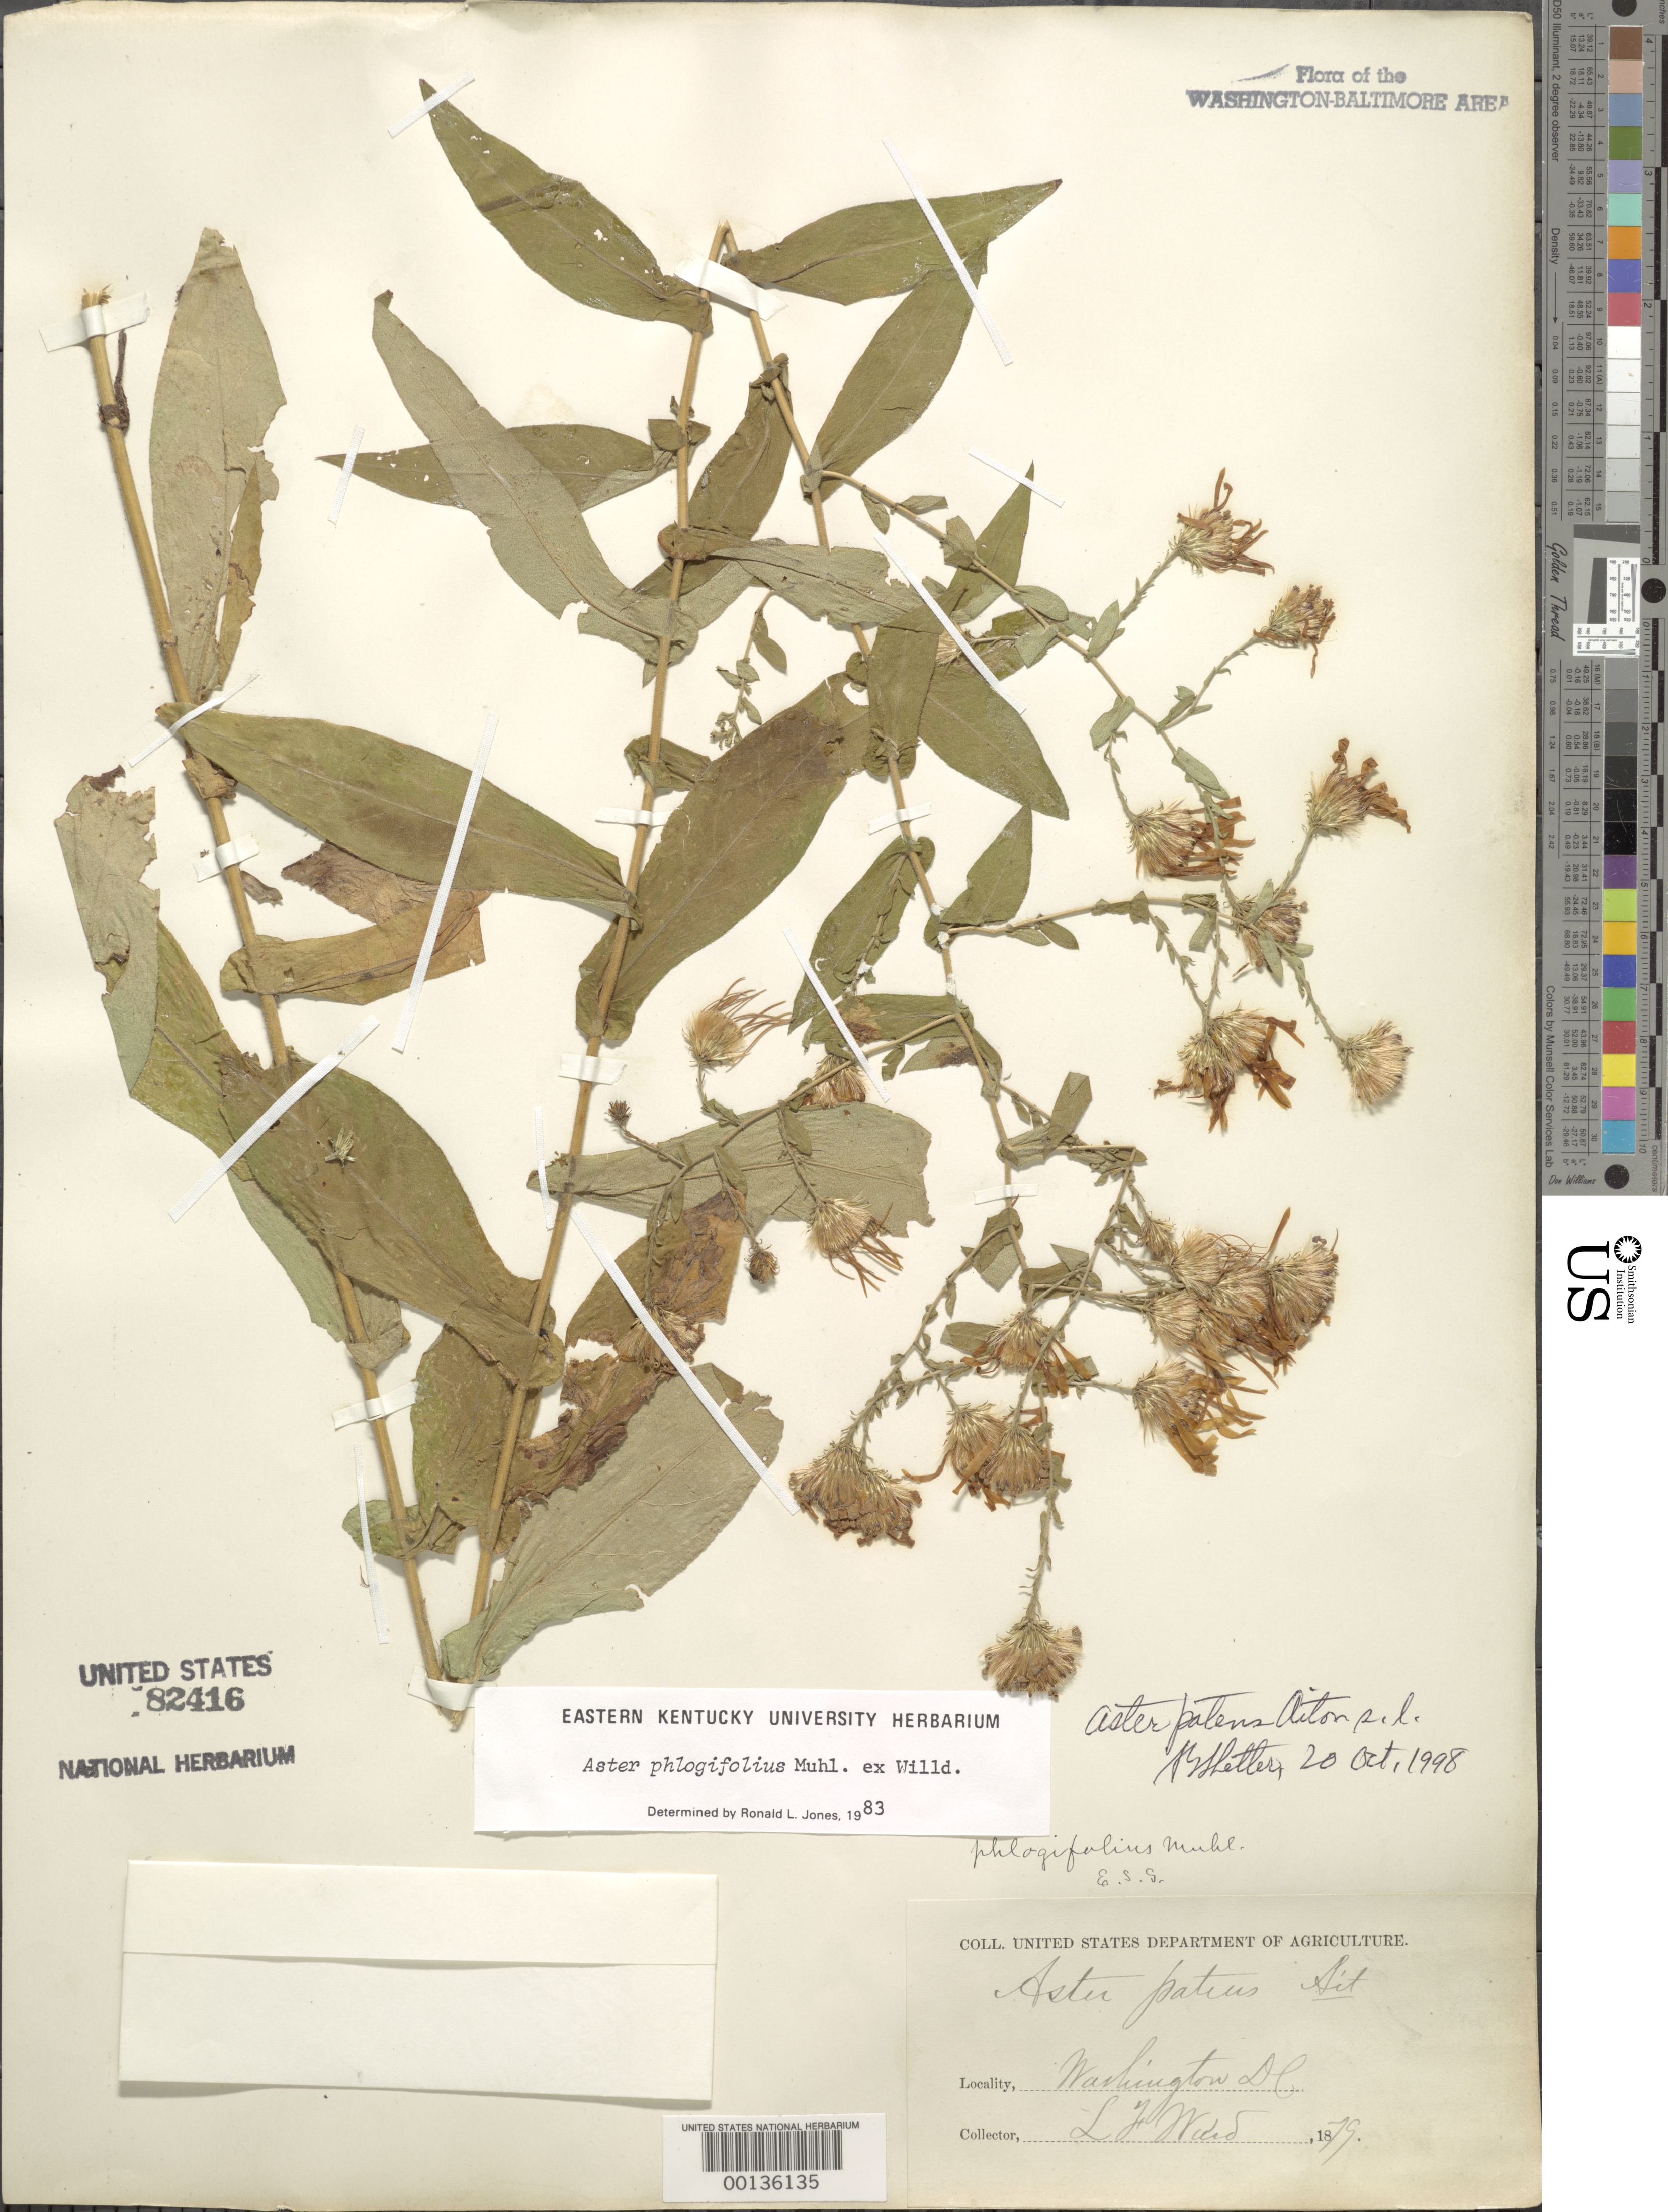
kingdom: Plantae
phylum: Tracheophyta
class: Magnoliopsida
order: Asterales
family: Asteraceae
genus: Symphyotrichum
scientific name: Symphyotrichum phlogifolium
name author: (Muhl. ex Willd.) G.L. Nesom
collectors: L. F. Ward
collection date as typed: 1879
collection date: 1879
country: United States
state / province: District of Columbia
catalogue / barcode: US 82416